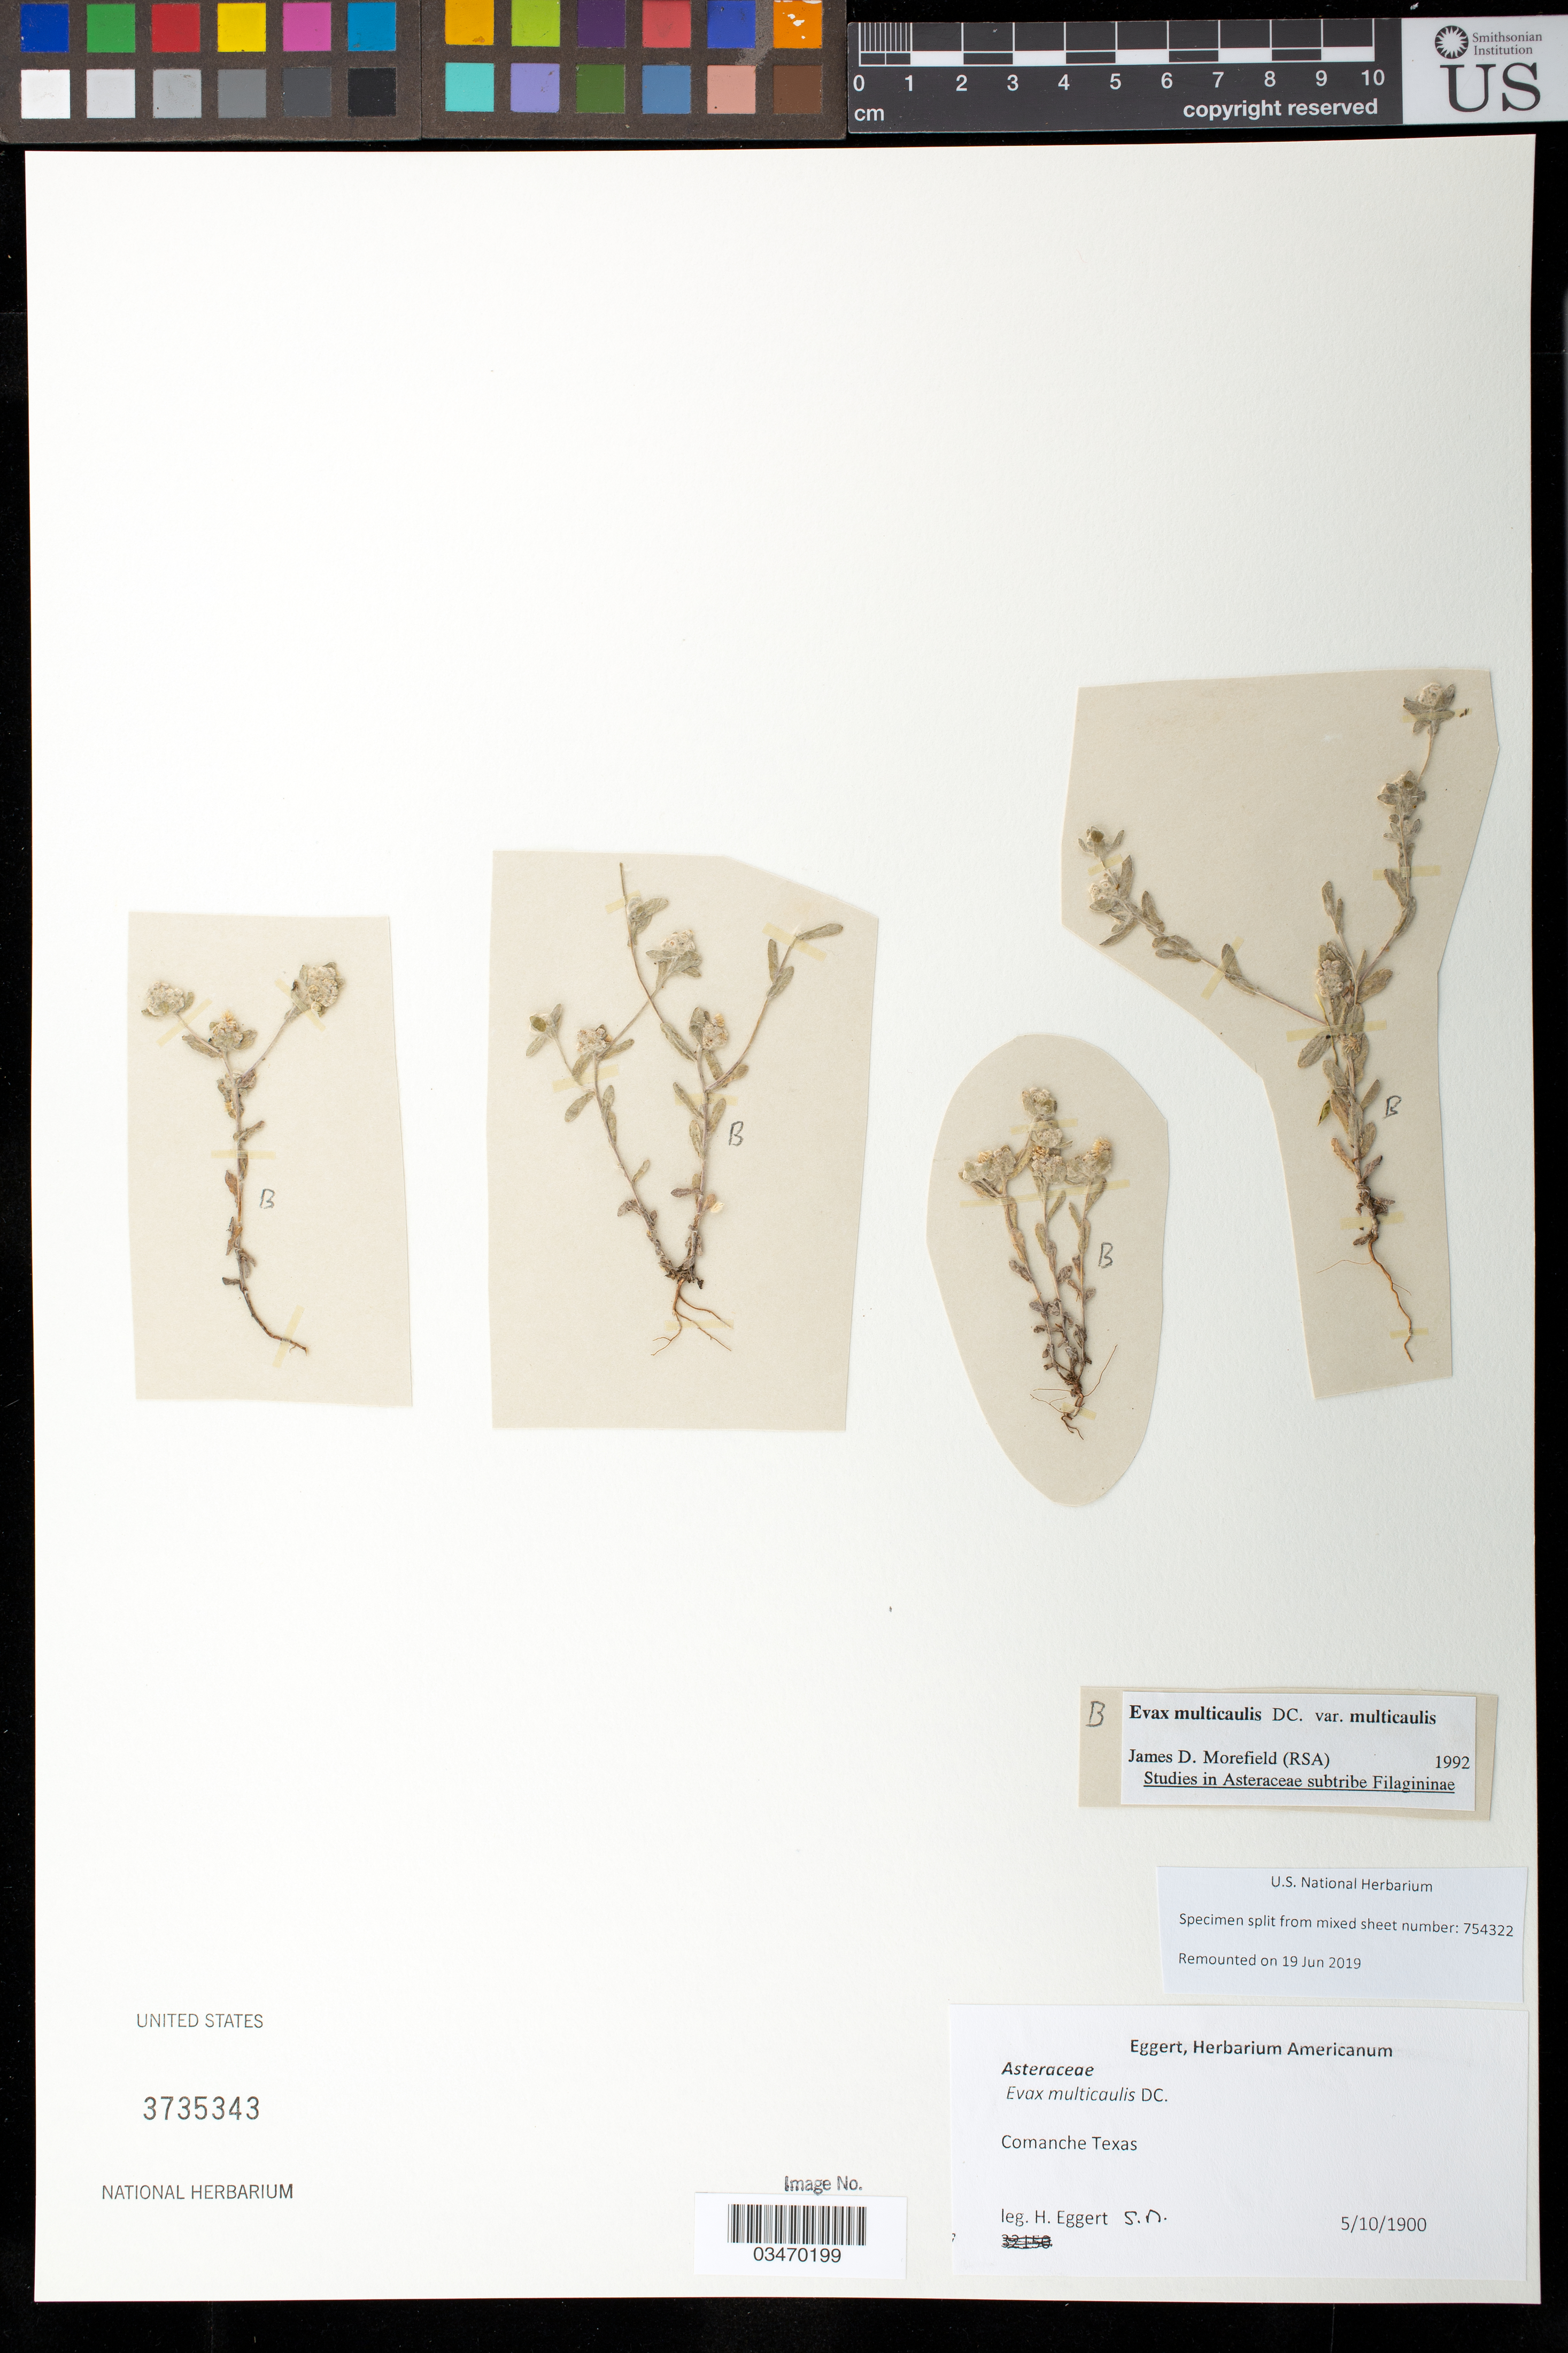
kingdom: Plantae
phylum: Tracheophyta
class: Magnoliopsida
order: Asterales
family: Asteraceae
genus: Evax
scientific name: Evax multicaulis var. multicaulis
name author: DC.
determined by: Morefield, James D., (RSA), Rancho Santa Ana Botanic Garden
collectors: H. Eggert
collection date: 1900-05-10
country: United States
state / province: Texas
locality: Comache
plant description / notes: Mixed sheet split from this sheet 754322. Remounted on 19 Jun 2019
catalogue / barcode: US 3735343